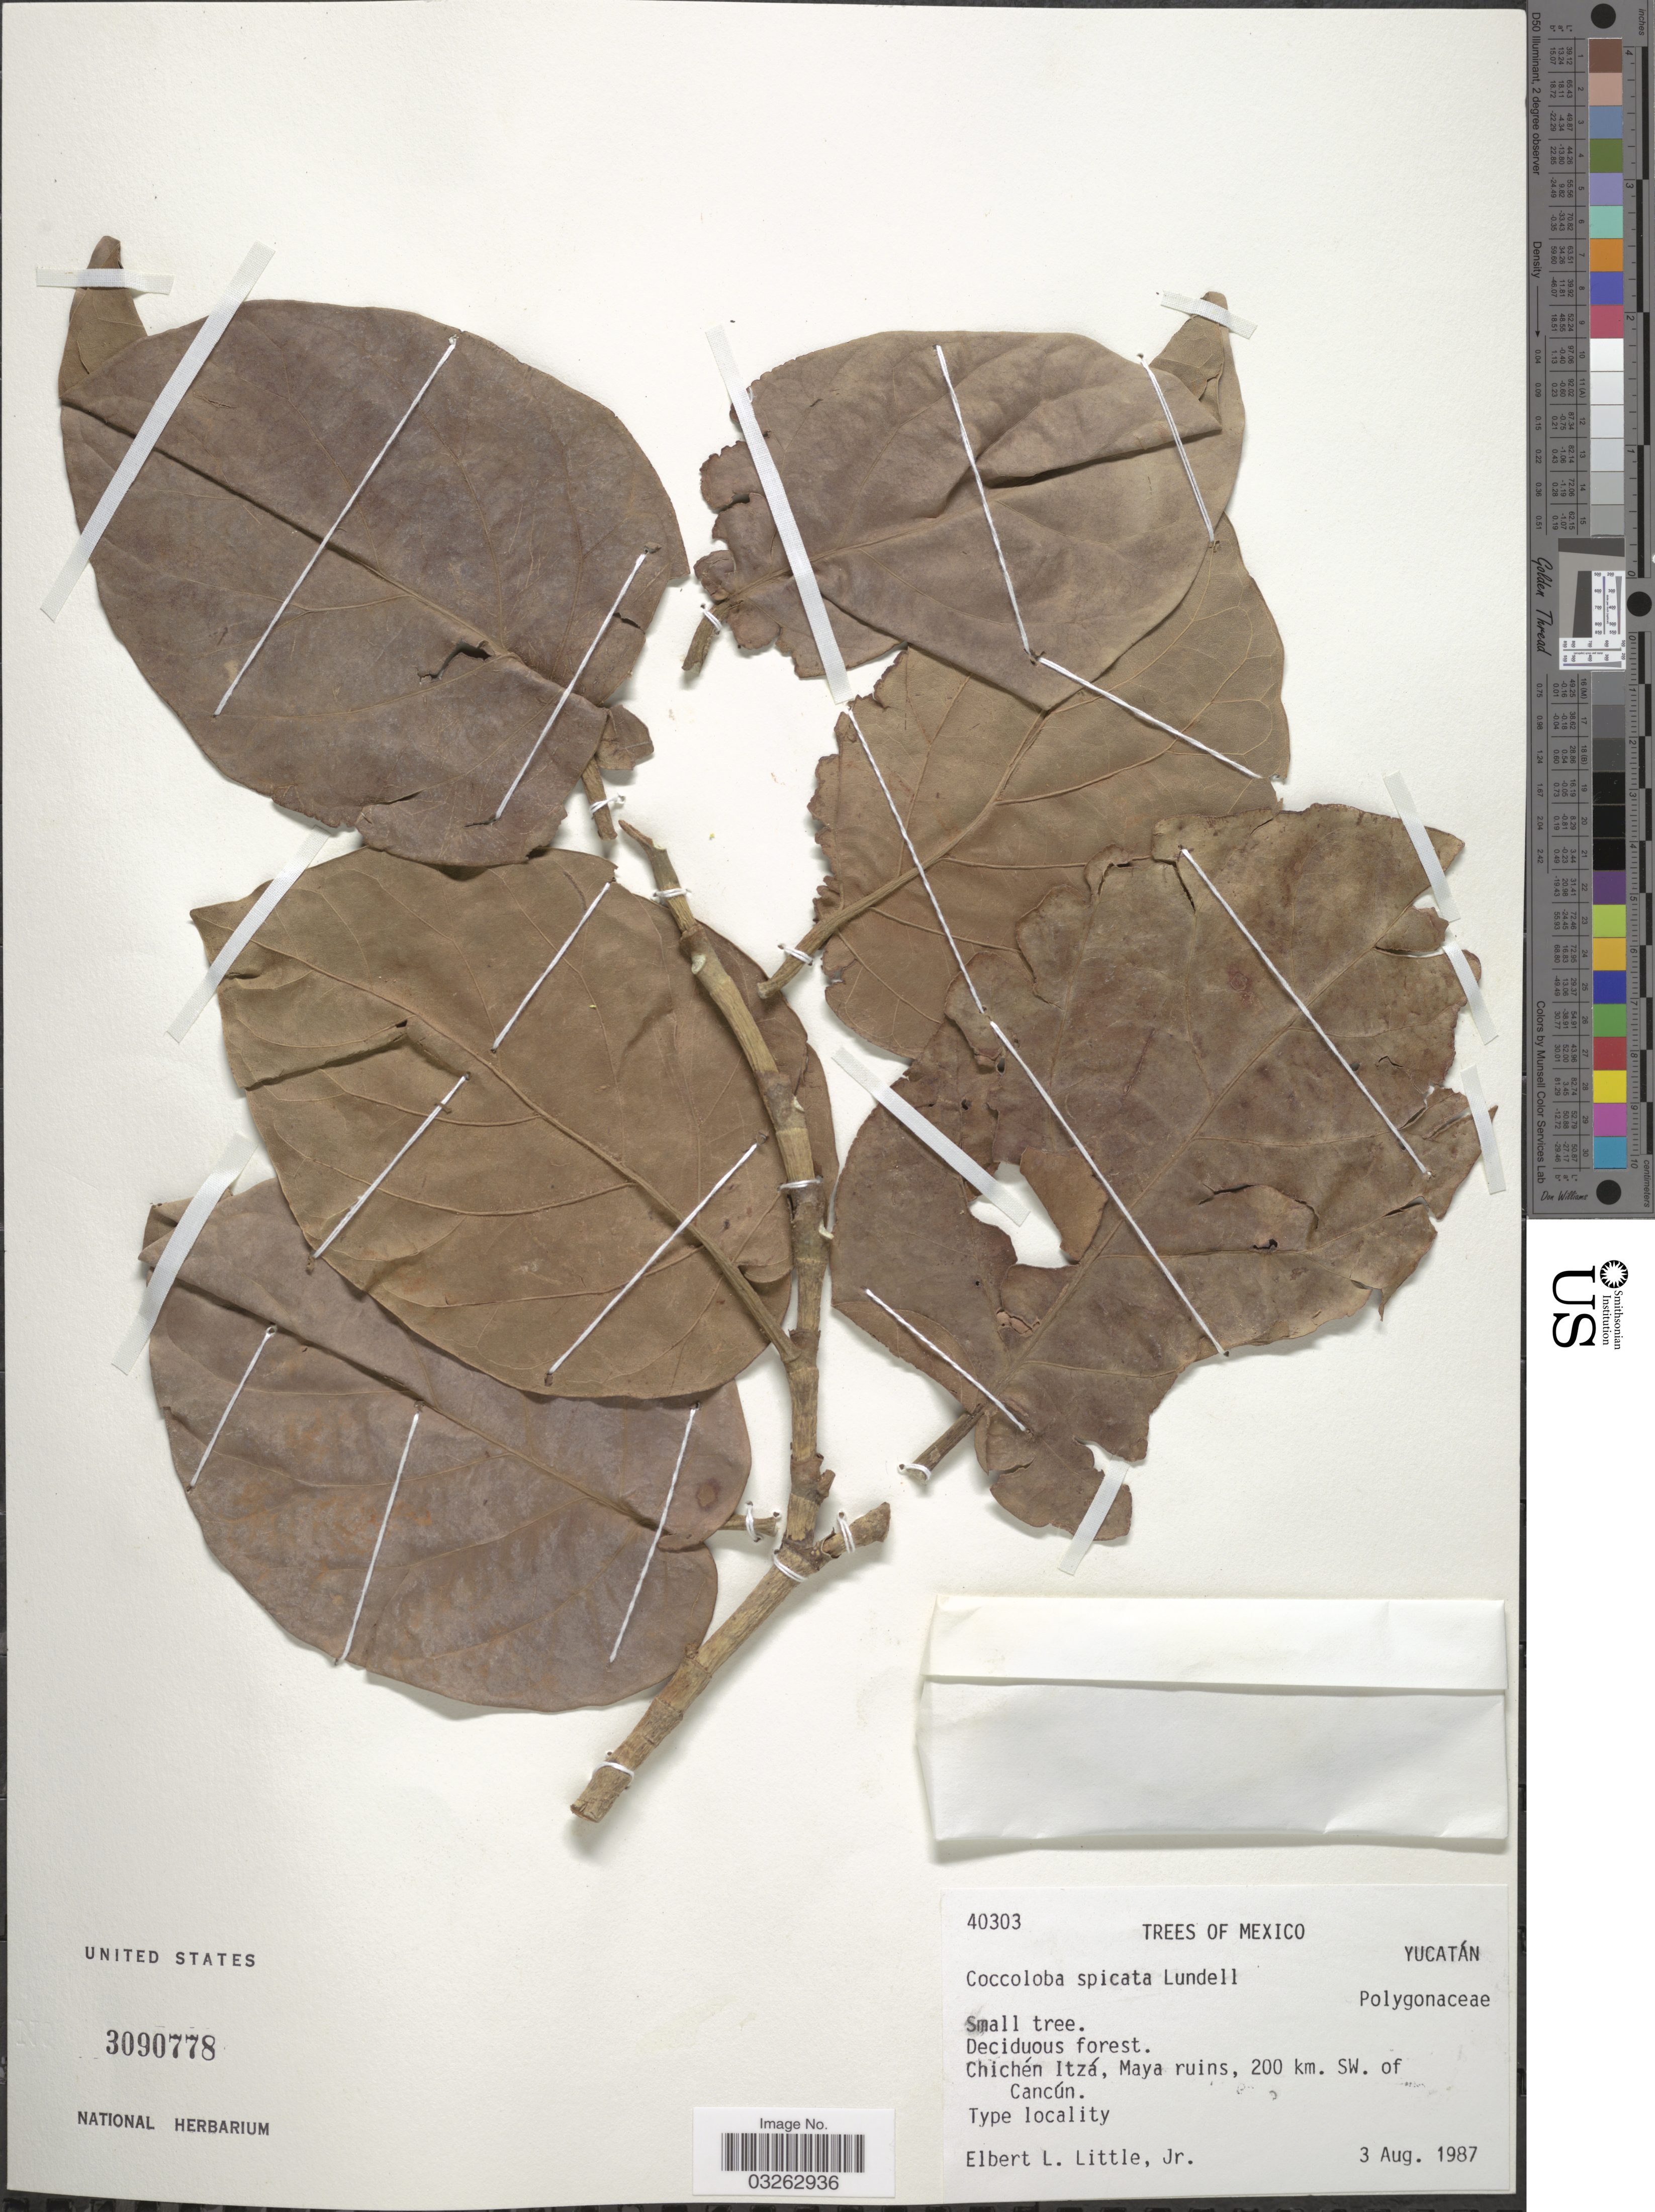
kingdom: Plantae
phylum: Tracheophyta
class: Magnoliopsida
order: Caryophyllales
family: Polygonaceae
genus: Coccoloba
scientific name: Coccoloba spicata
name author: Lundell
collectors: E. L. Little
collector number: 40303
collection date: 1987-08-03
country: Mexico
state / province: Yucatán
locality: Chichén Itzá, Maya ruins, 200 km. SW. of Cancún.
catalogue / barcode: US 3090778